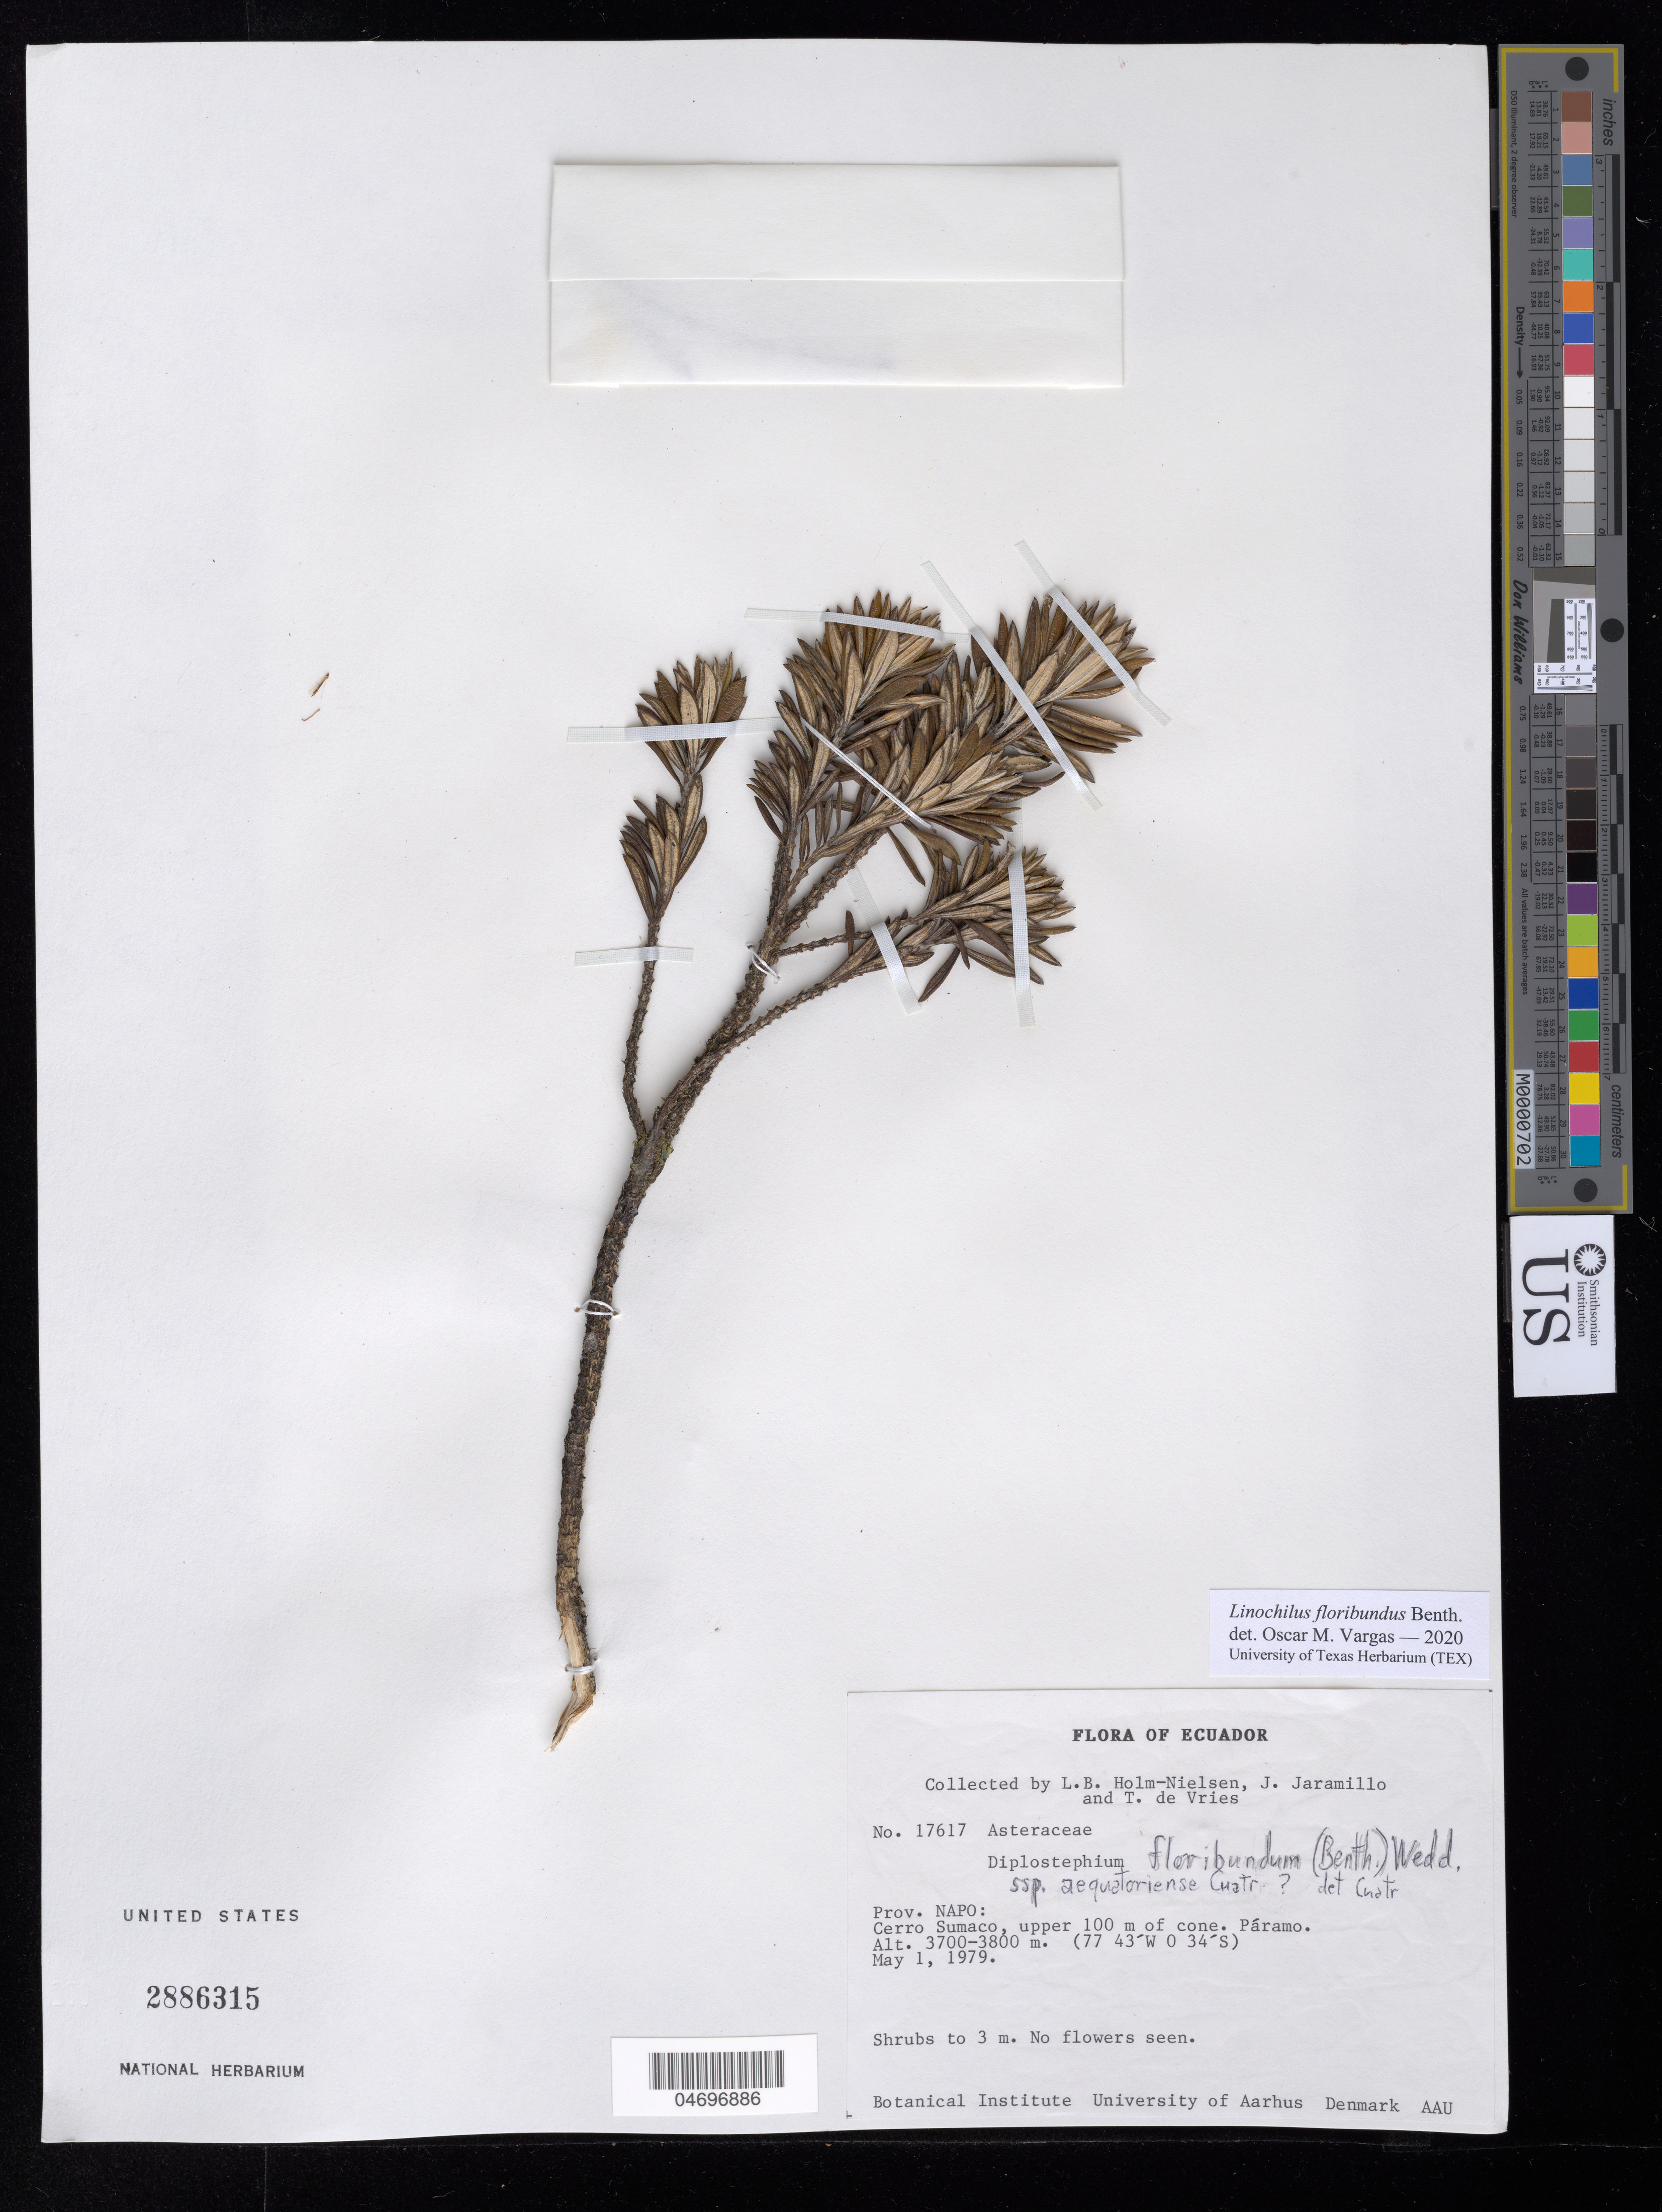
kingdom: Plantae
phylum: Tracheophyta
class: Magnoliopsida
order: Asterales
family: Asteraceae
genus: Linochilus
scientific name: Linochilus floribundus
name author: Benth.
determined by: Vargas, Oscar M.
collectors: L. B. Holm-Nielsen, J. Jaramillo & T. de Vries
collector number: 17617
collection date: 1979-05-01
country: Ecuador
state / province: Napo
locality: Cerro Sumaco, upper 100 m of cone. Páramo.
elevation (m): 3700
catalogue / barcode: US 2886315